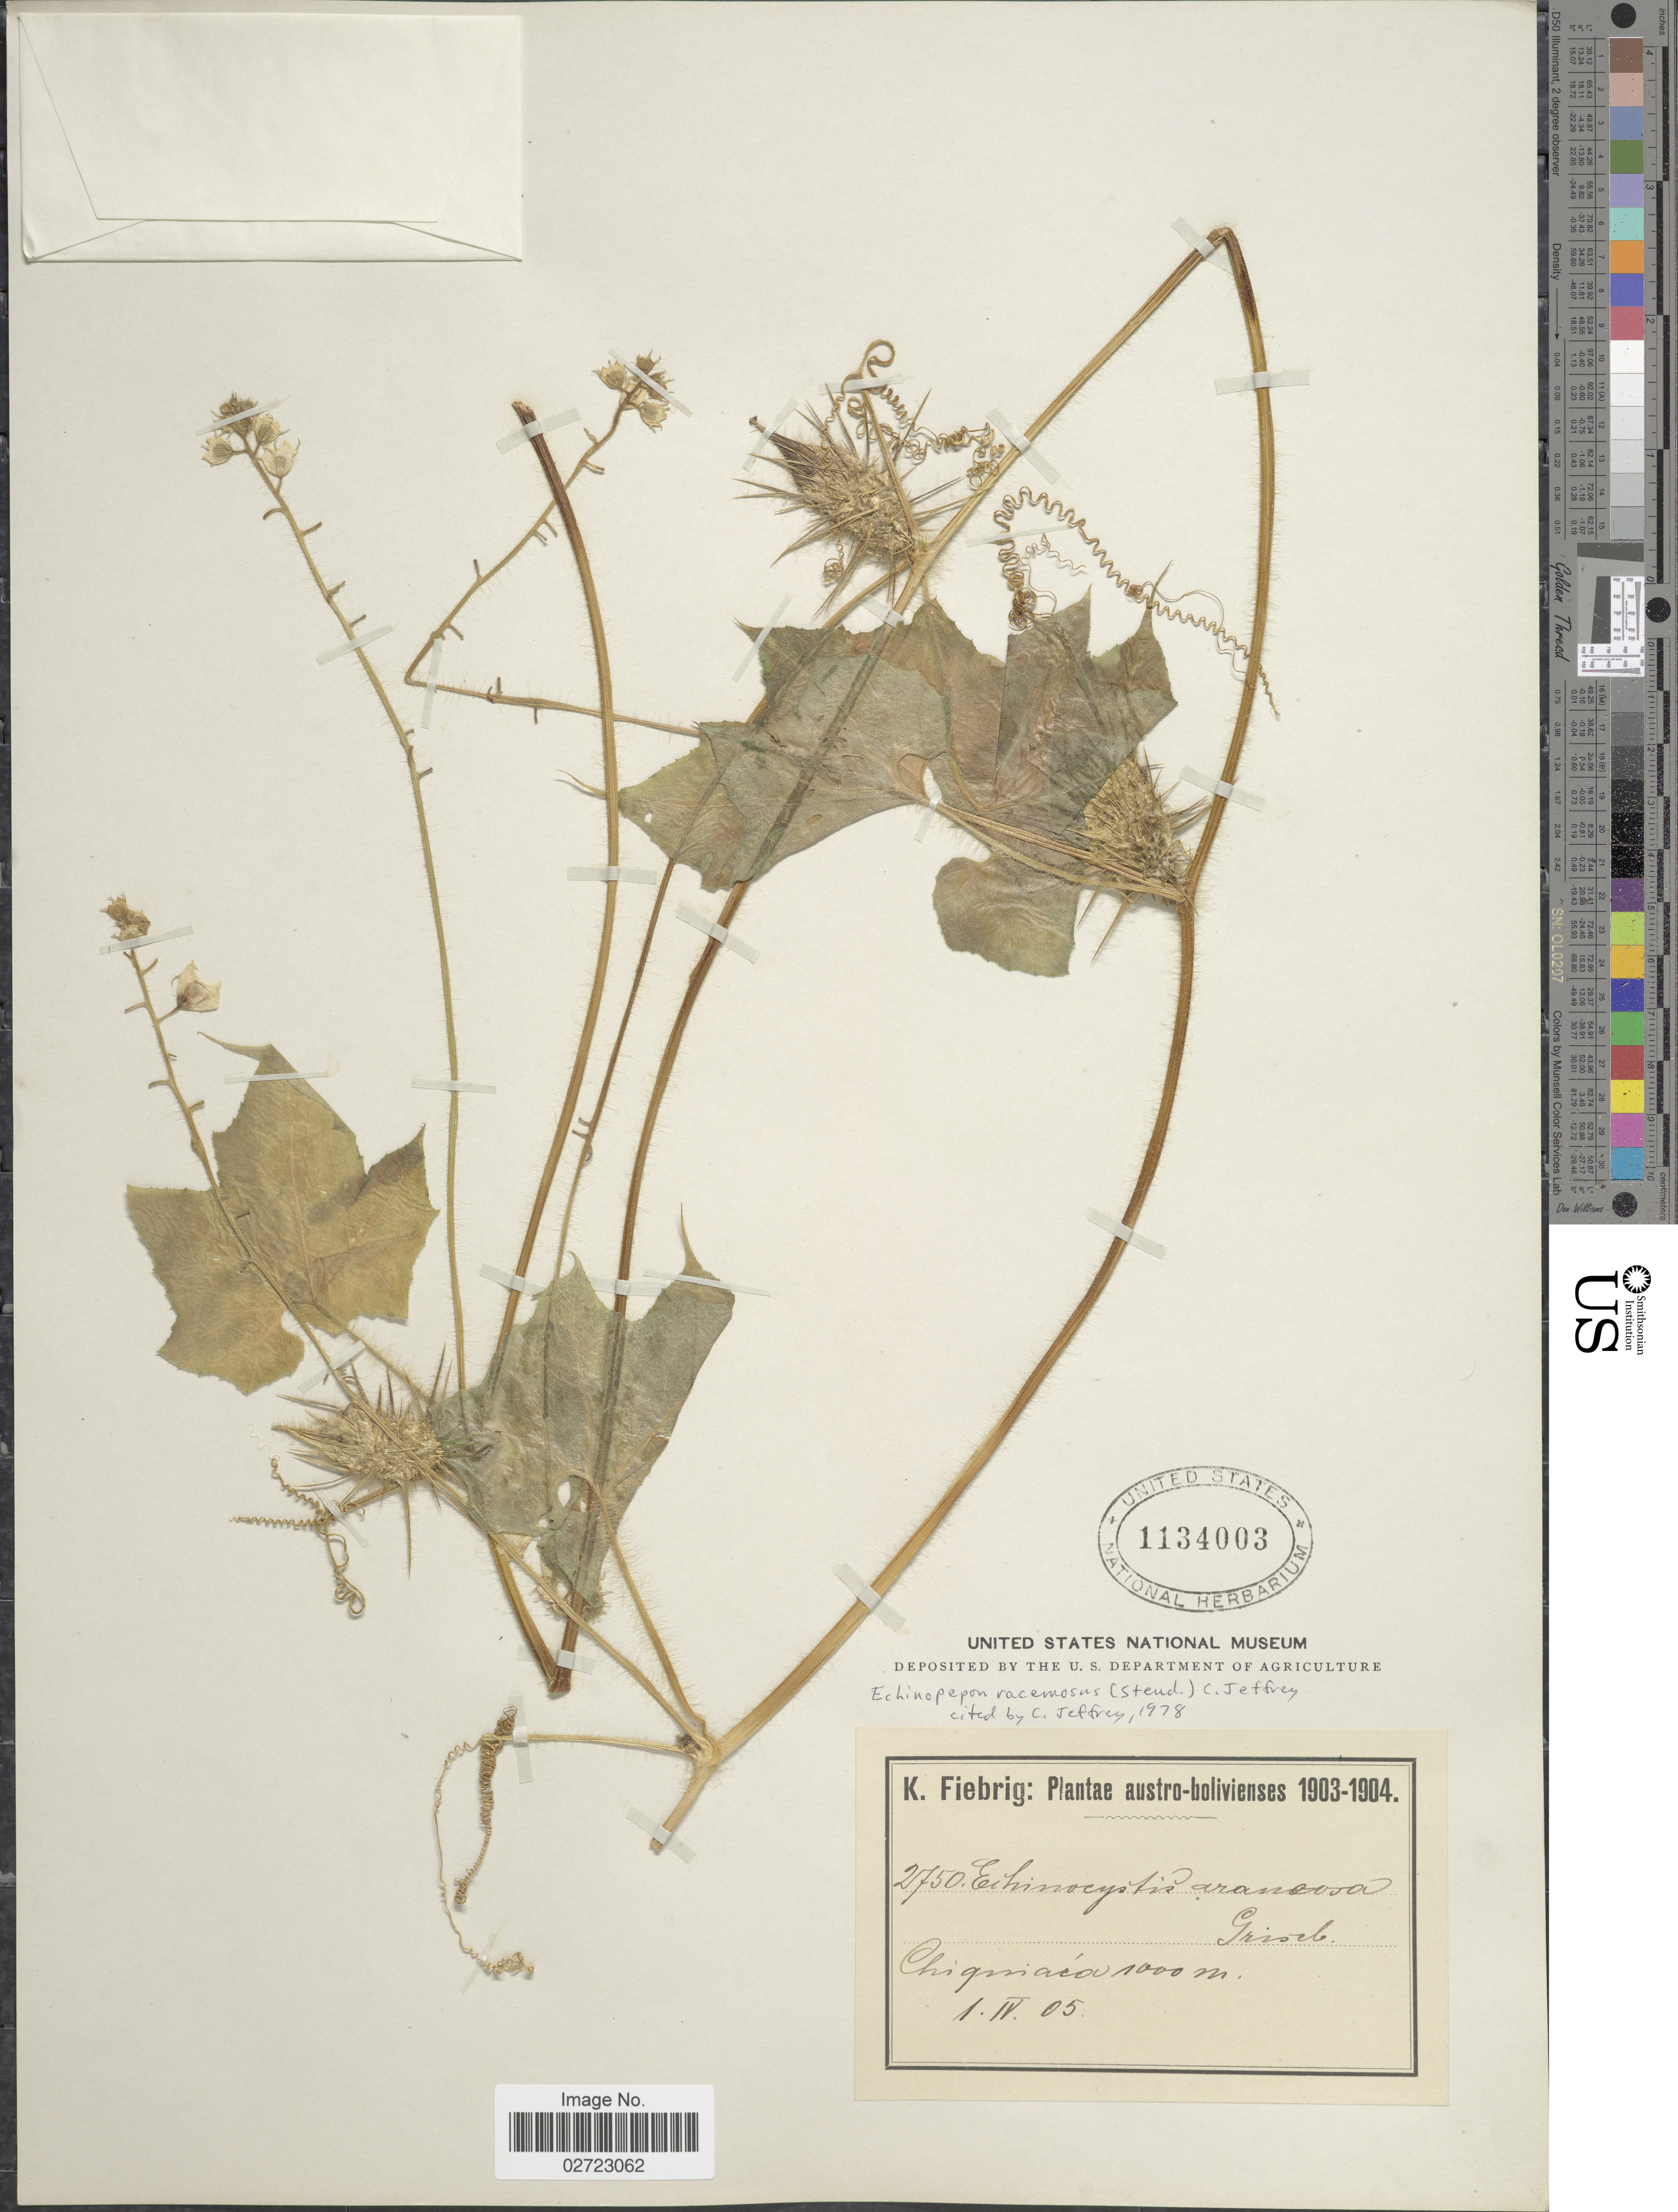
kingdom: Plantae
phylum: Tracheophyta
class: Magnoliopsida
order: Cucurbitales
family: Cucurbitaceae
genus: Echinopepon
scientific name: Echinopepon racemosus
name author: (Steud.) C. Jeffrey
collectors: K. Fiebrig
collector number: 2750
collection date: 1905-04-01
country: Bolivia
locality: Chuquisaca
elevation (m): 1000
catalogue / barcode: US 1134003